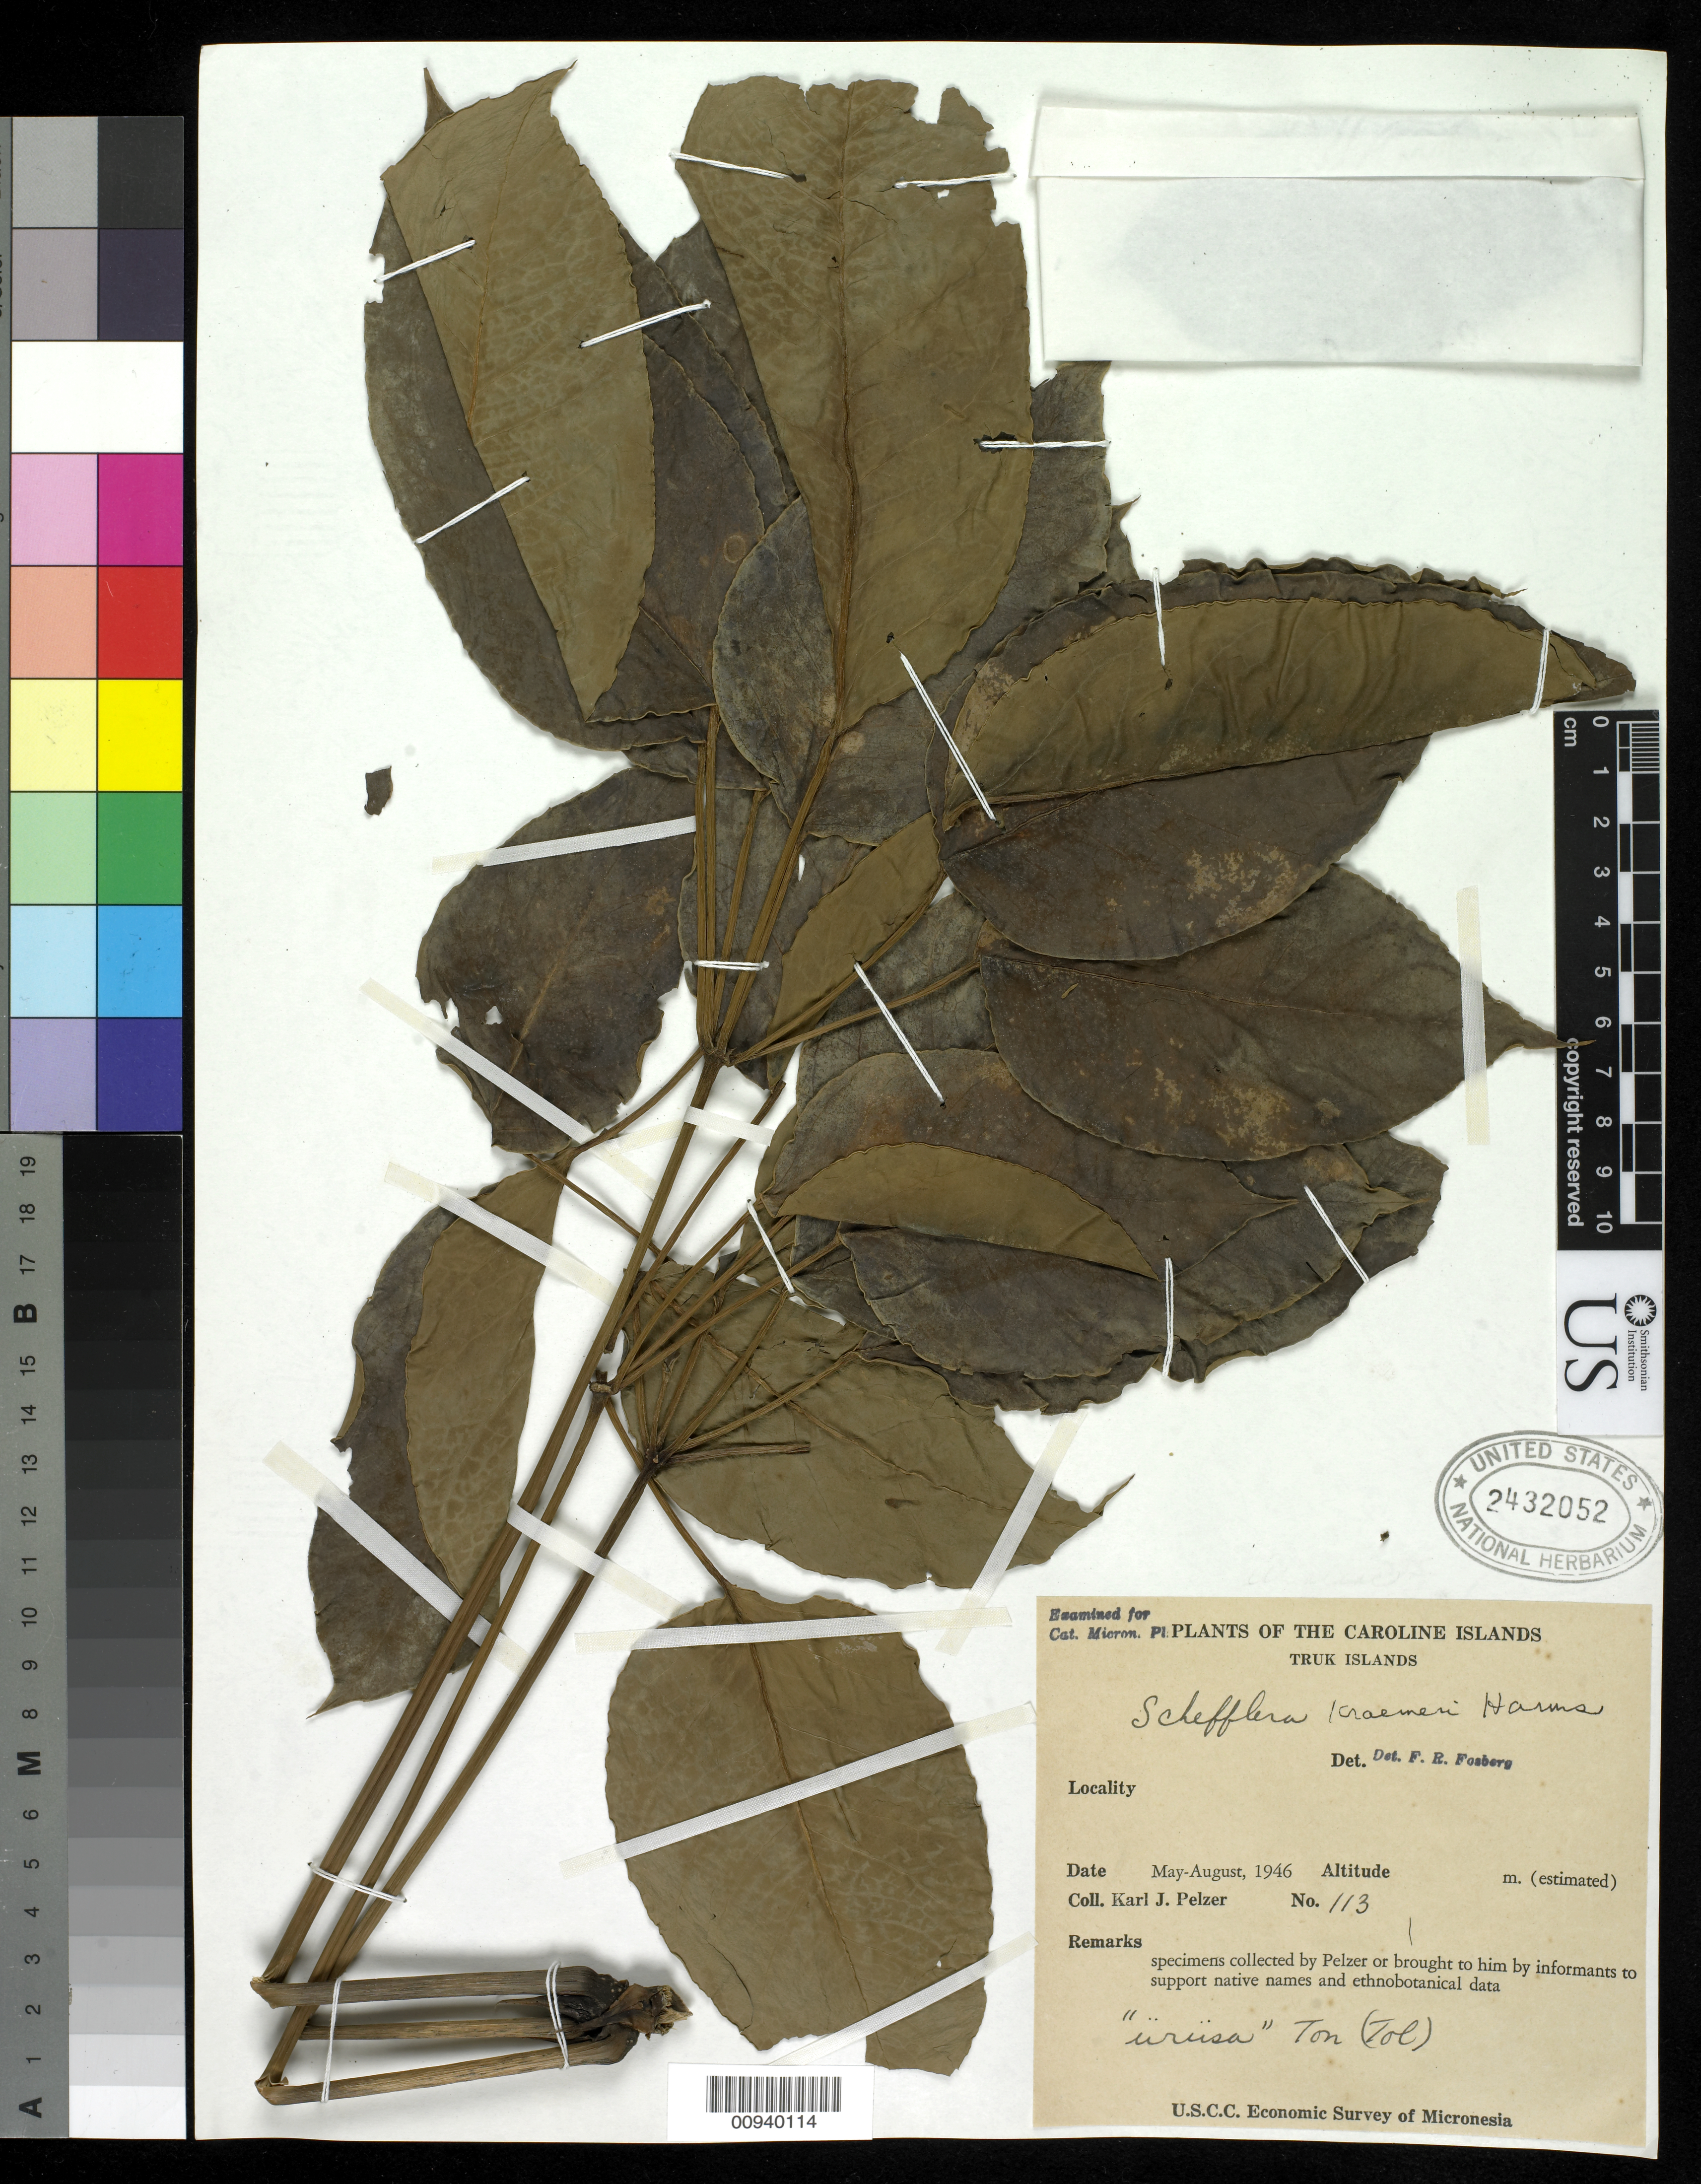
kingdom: Plantae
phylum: Tracheophyta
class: Magnoliopsida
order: Apiales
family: Araliaceae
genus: Heptapleurum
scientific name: Heptapleurum kraemeri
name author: (Harms) Lowry & G. M. Plunkett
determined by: Wagner, W. L., (BOT), Smithsonian Institution - National Museum of Natural History (UNITED STATES)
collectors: K. J. Pelzer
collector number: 113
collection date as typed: May 1946 to Aug 1946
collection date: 1946-05/1946-08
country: Micronesia, Federated States of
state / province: Truk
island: Truk (Chuuk) Is.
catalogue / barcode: US 2432052